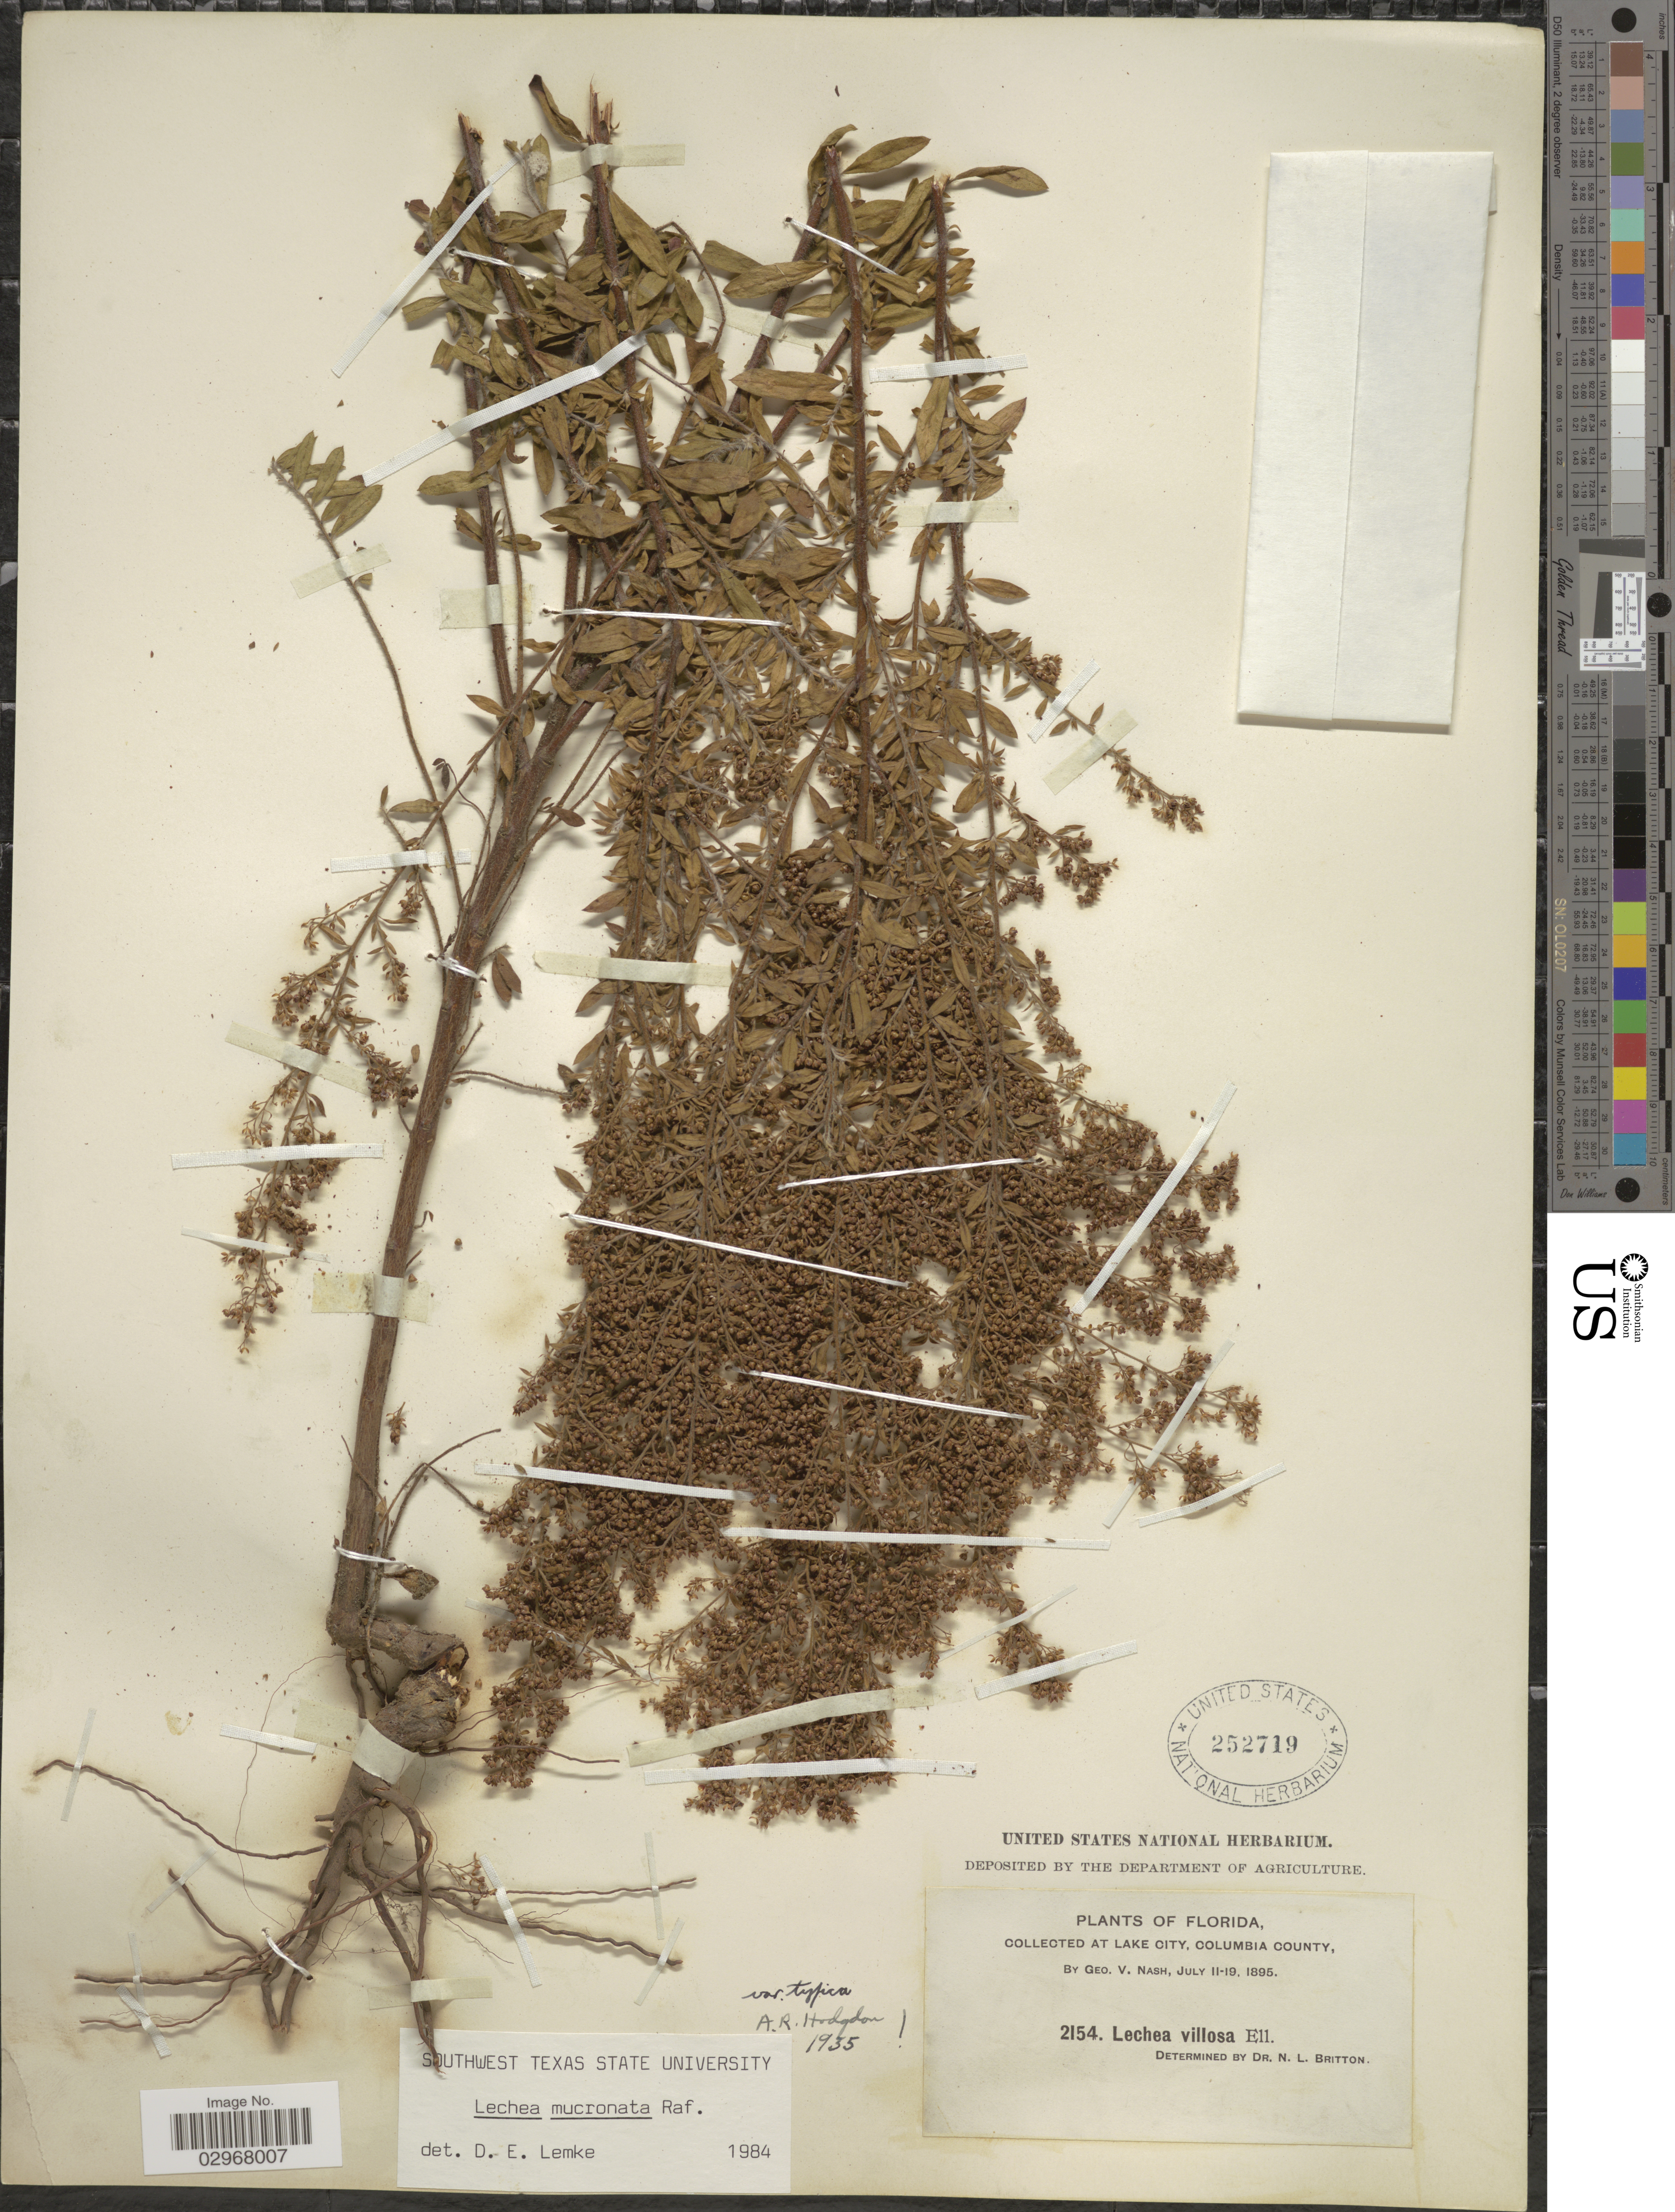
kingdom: Plantae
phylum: Tracheophyta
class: Magnoliopsida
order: Malvales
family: Cistaceae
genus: Lechea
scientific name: Lechea mucronata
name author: Raf.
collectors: G. V. Nash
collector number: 2154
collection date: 1895-07-11/1895-07-19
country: United States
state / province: Florida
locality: At Lake City, Columbia County.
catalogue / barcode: US 252719